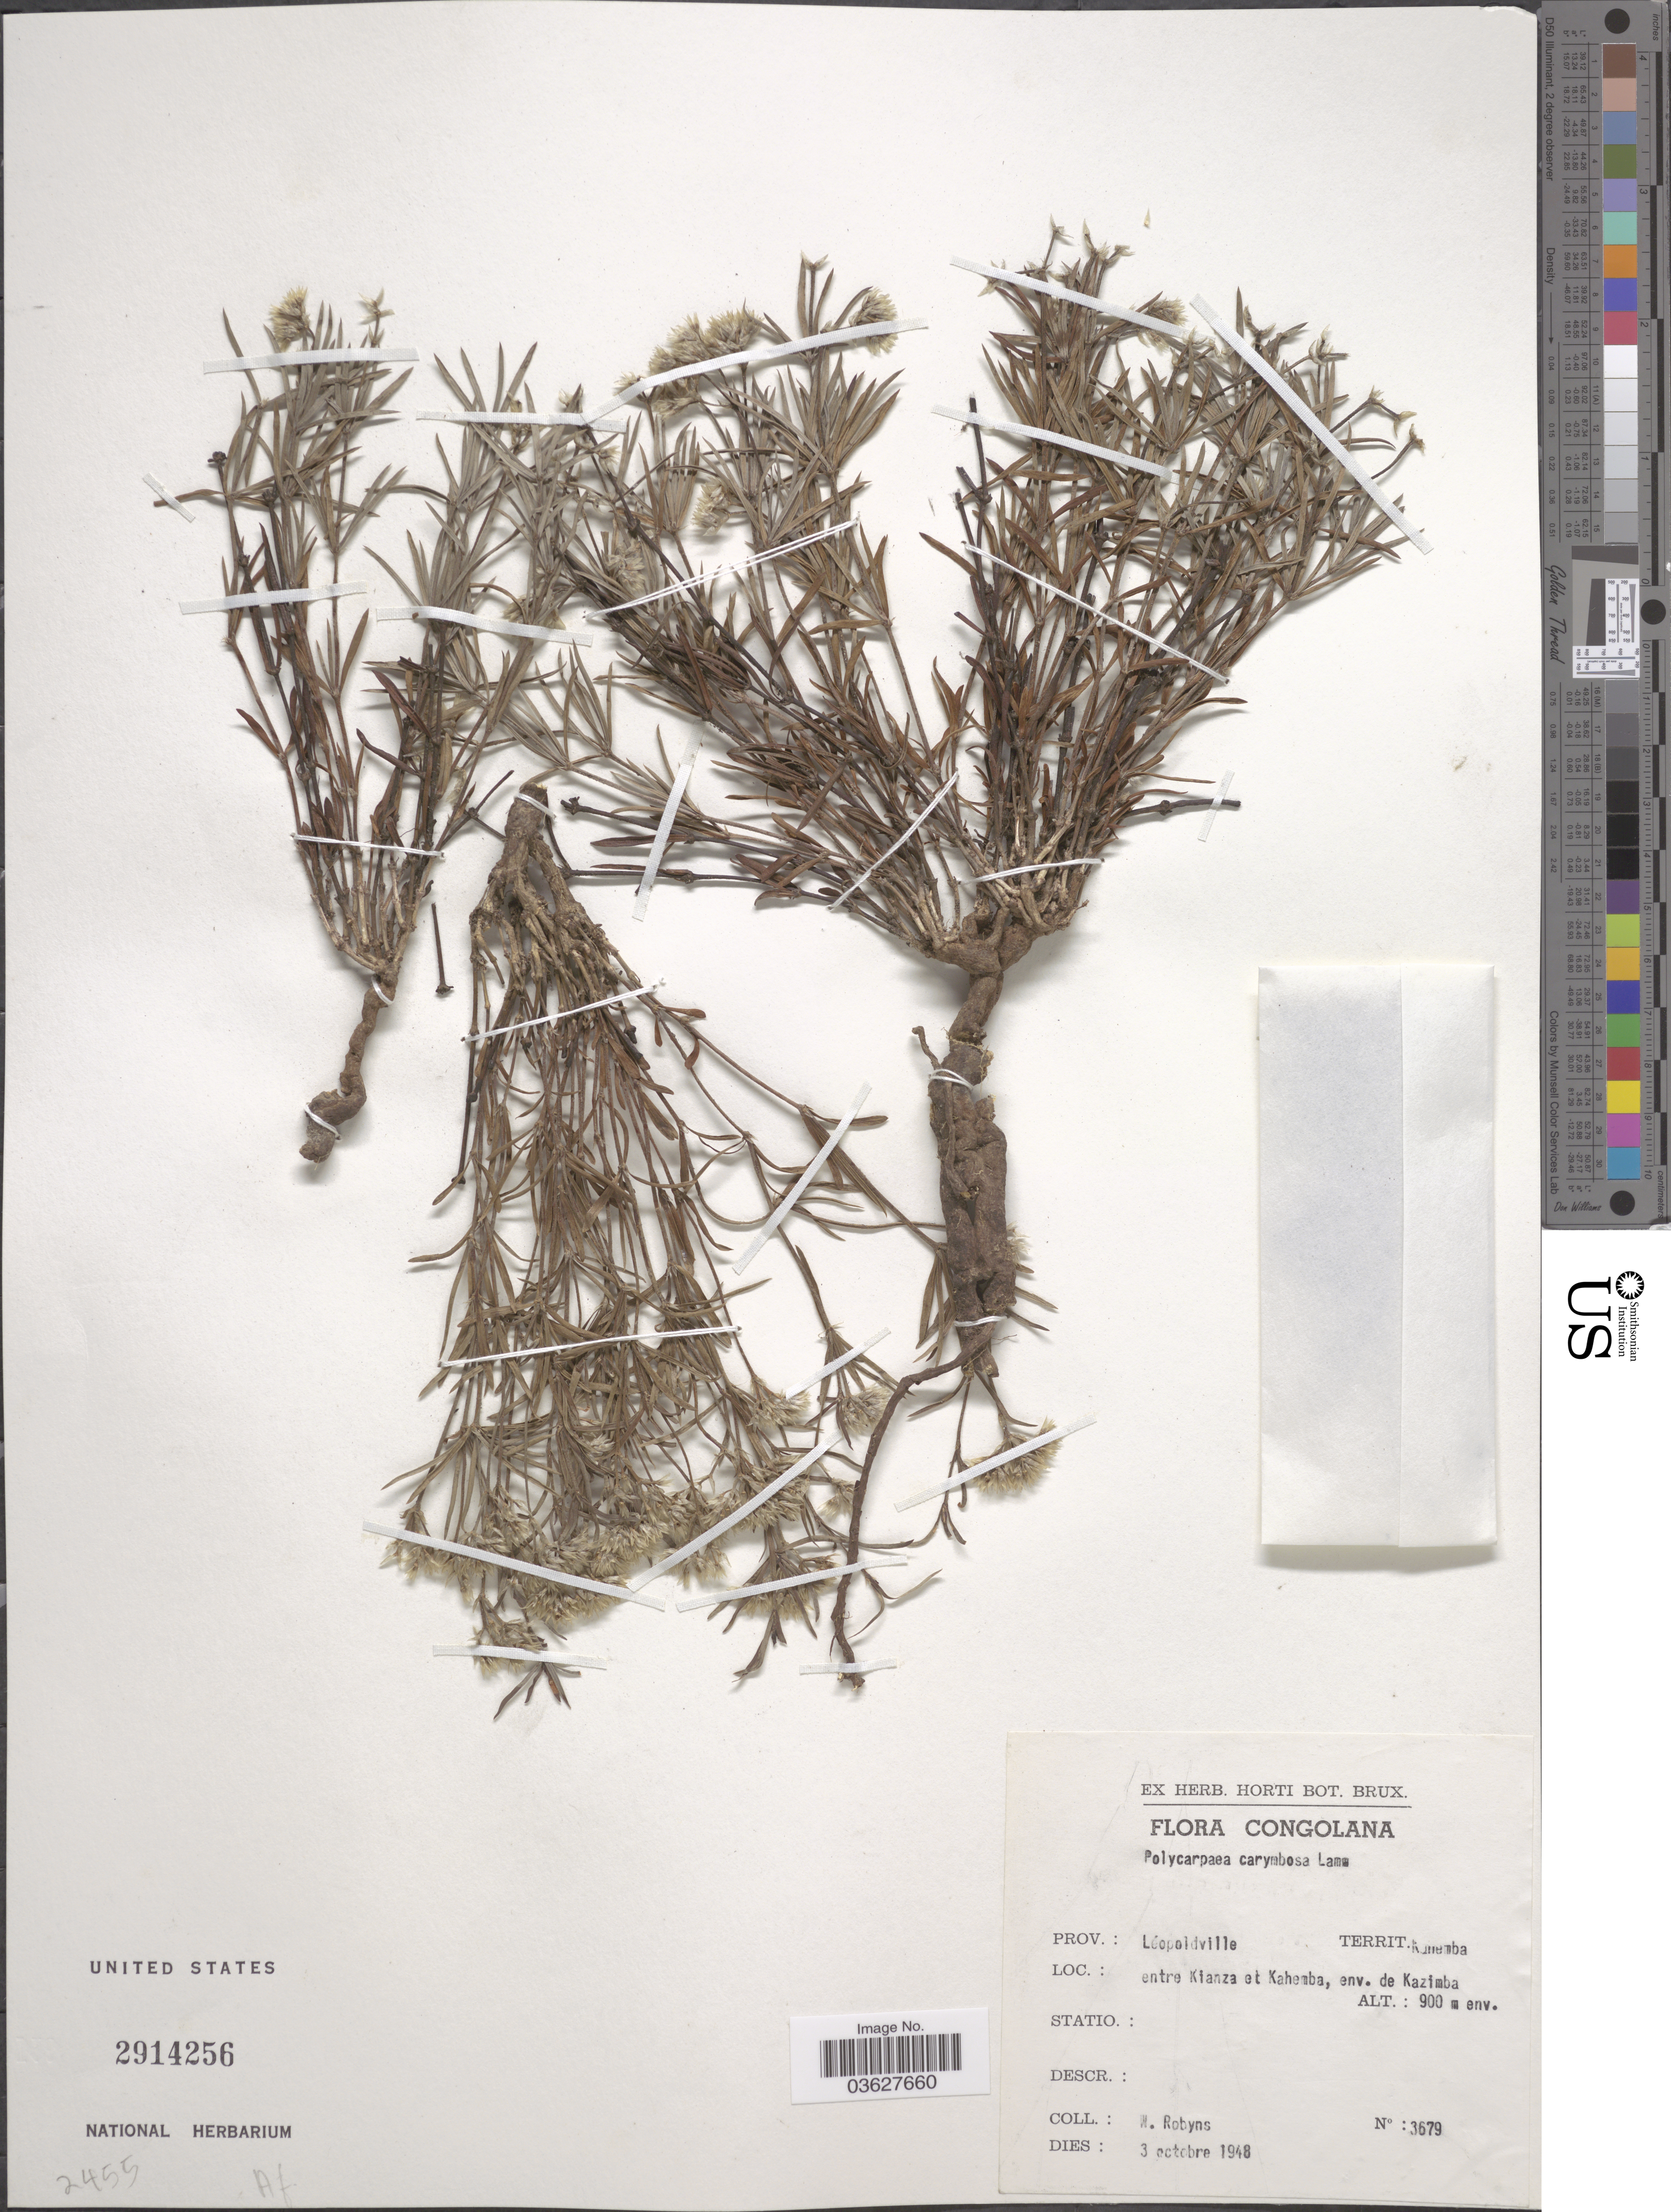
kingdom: Plantae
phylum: Tracheophyta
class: Magnoliopsida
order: Caryophyllales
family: Caryophyllaceae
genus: Polycarpaea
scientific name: Polycarpaea corymbosa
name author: (L.) Lam.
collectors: W. Robyns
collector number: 3679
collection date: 1948-10-03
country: Congo, Democratic Republic of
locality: Prov.: Léopoldville, Territ. Kahemba, entre Kianza et Kahemba, env. de Kazimba.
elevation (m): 900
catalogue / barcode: US 2914256